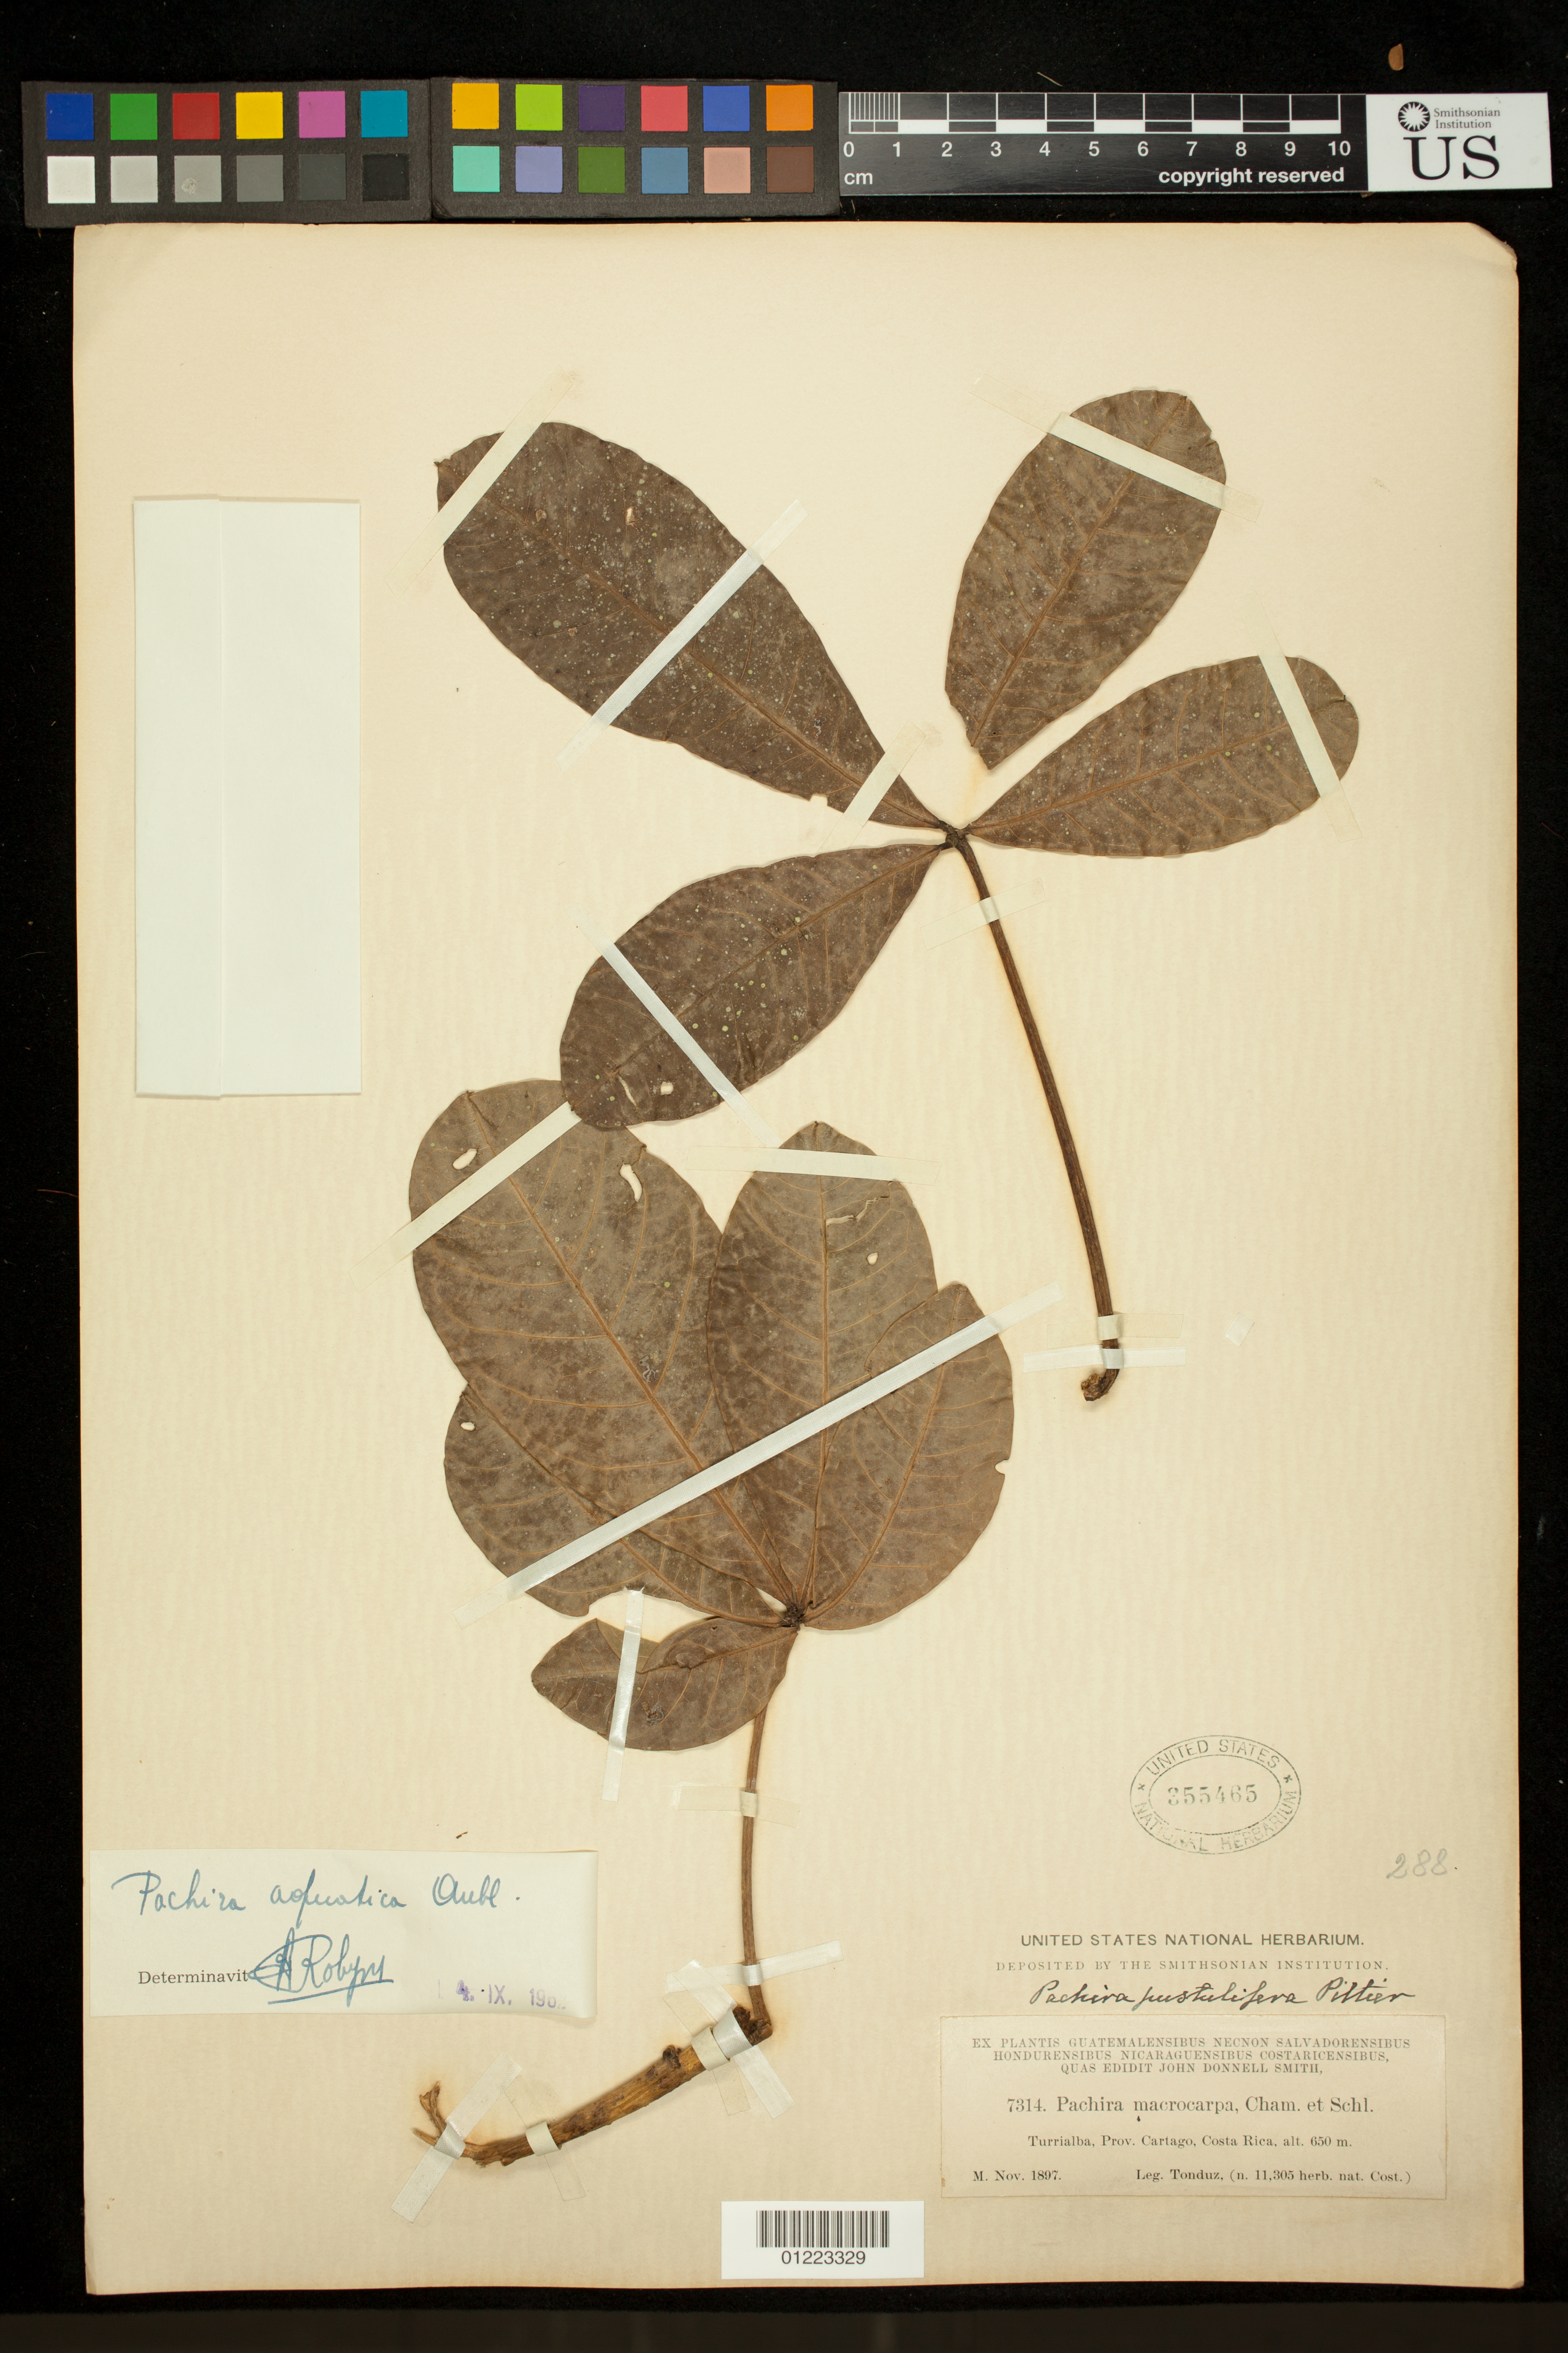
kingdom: Plantae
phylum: Tracheophyta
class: Magnoliopsida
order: Malvales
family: Malvaceae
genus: Pachira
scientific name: Pachira aquatica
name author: Aubl.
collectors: A. Tonduz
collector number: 11305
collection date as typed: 1897-11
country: Costa Rica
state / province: Cartago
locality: Turrialba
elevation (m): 650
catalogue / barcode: US 355465